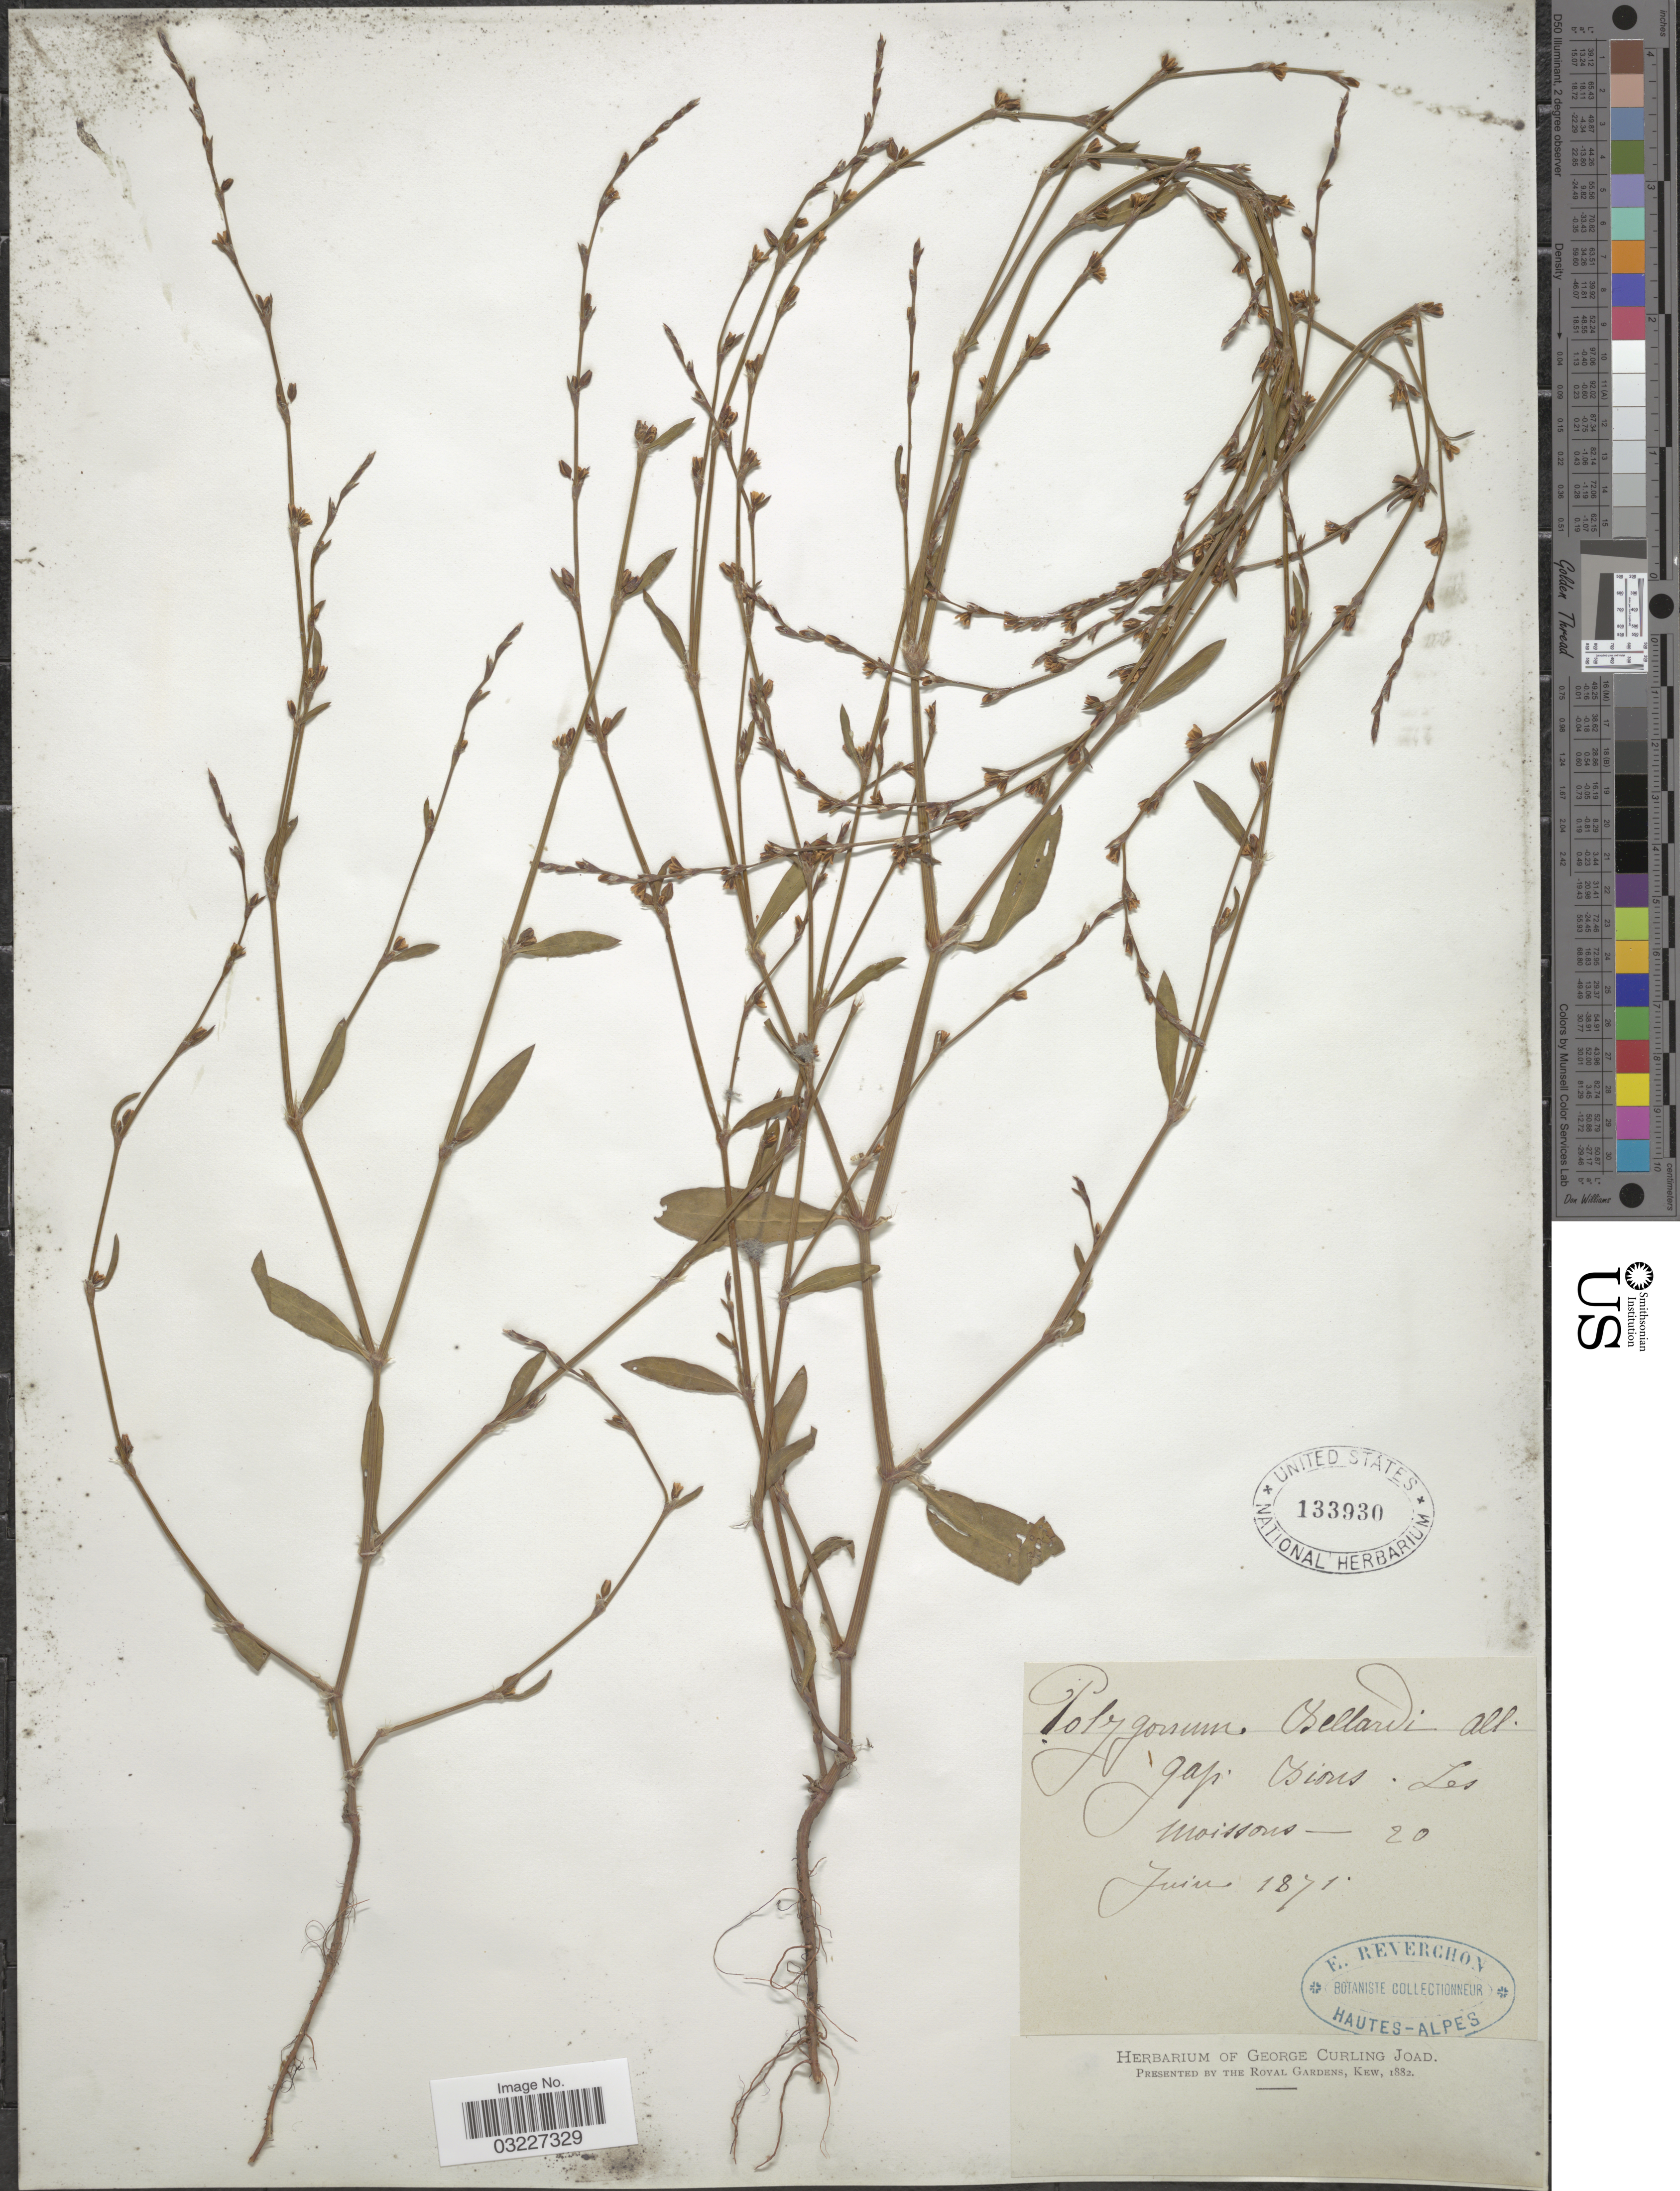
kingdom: Plantae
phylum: Tracheophyta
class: Magnoliopsida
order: Caryophyllales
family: Polygonaceae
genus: Polygonum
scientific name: Polygonum bellardii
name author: All.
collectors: E. Reverchon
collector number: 20?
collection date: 1871-06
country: France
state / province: Provence-Alpes-Côte d'Azur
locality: Gap. Bions [interpreted] Les Moissons.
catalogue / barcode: US 133930